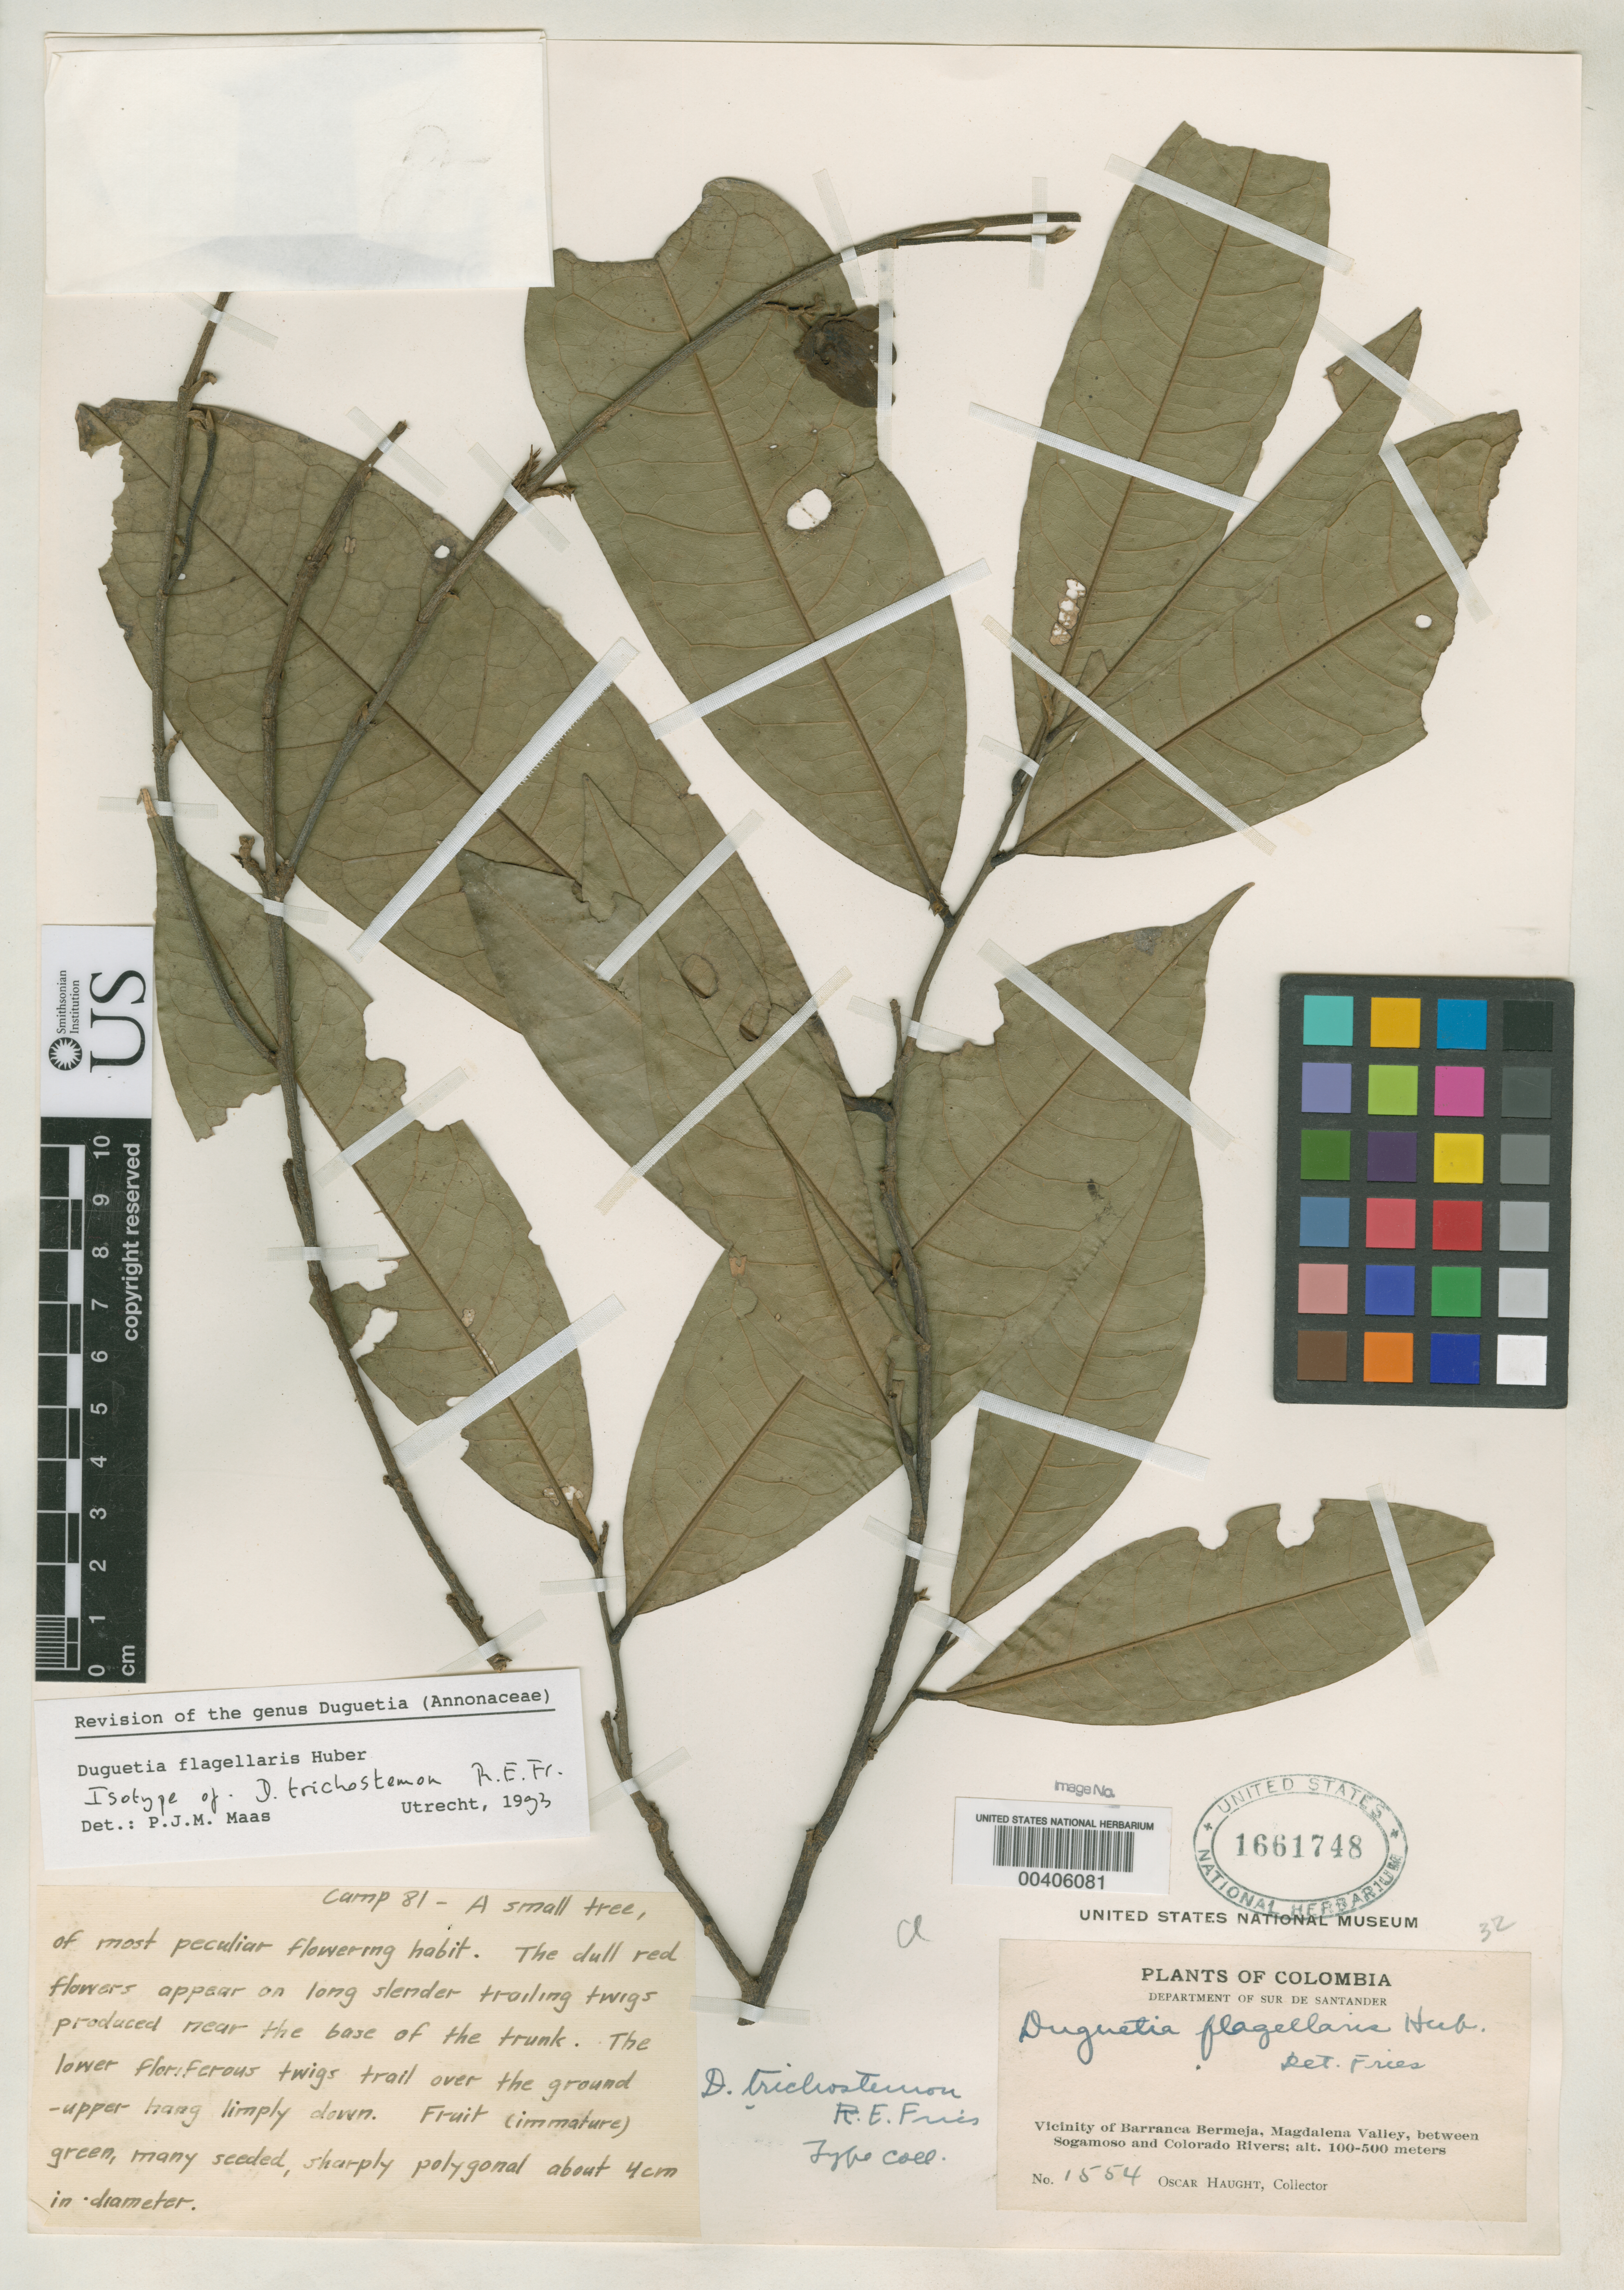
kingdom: Plantae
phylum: Tracheophyta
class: Magnoliopsida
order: Magnoliales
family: Annonaceae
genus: Duguetia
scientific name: Duguetia trichostemon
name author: R.E. Fr.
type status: Isotype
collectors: O. L. Haught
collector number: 1554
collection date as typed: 31 Jan 1935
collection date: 1935-01-31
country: Colombia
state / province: Santander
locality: Magdalena Valley, between Sogamoso and Colorado Rivers.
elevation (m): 100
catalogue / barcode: US 1661748